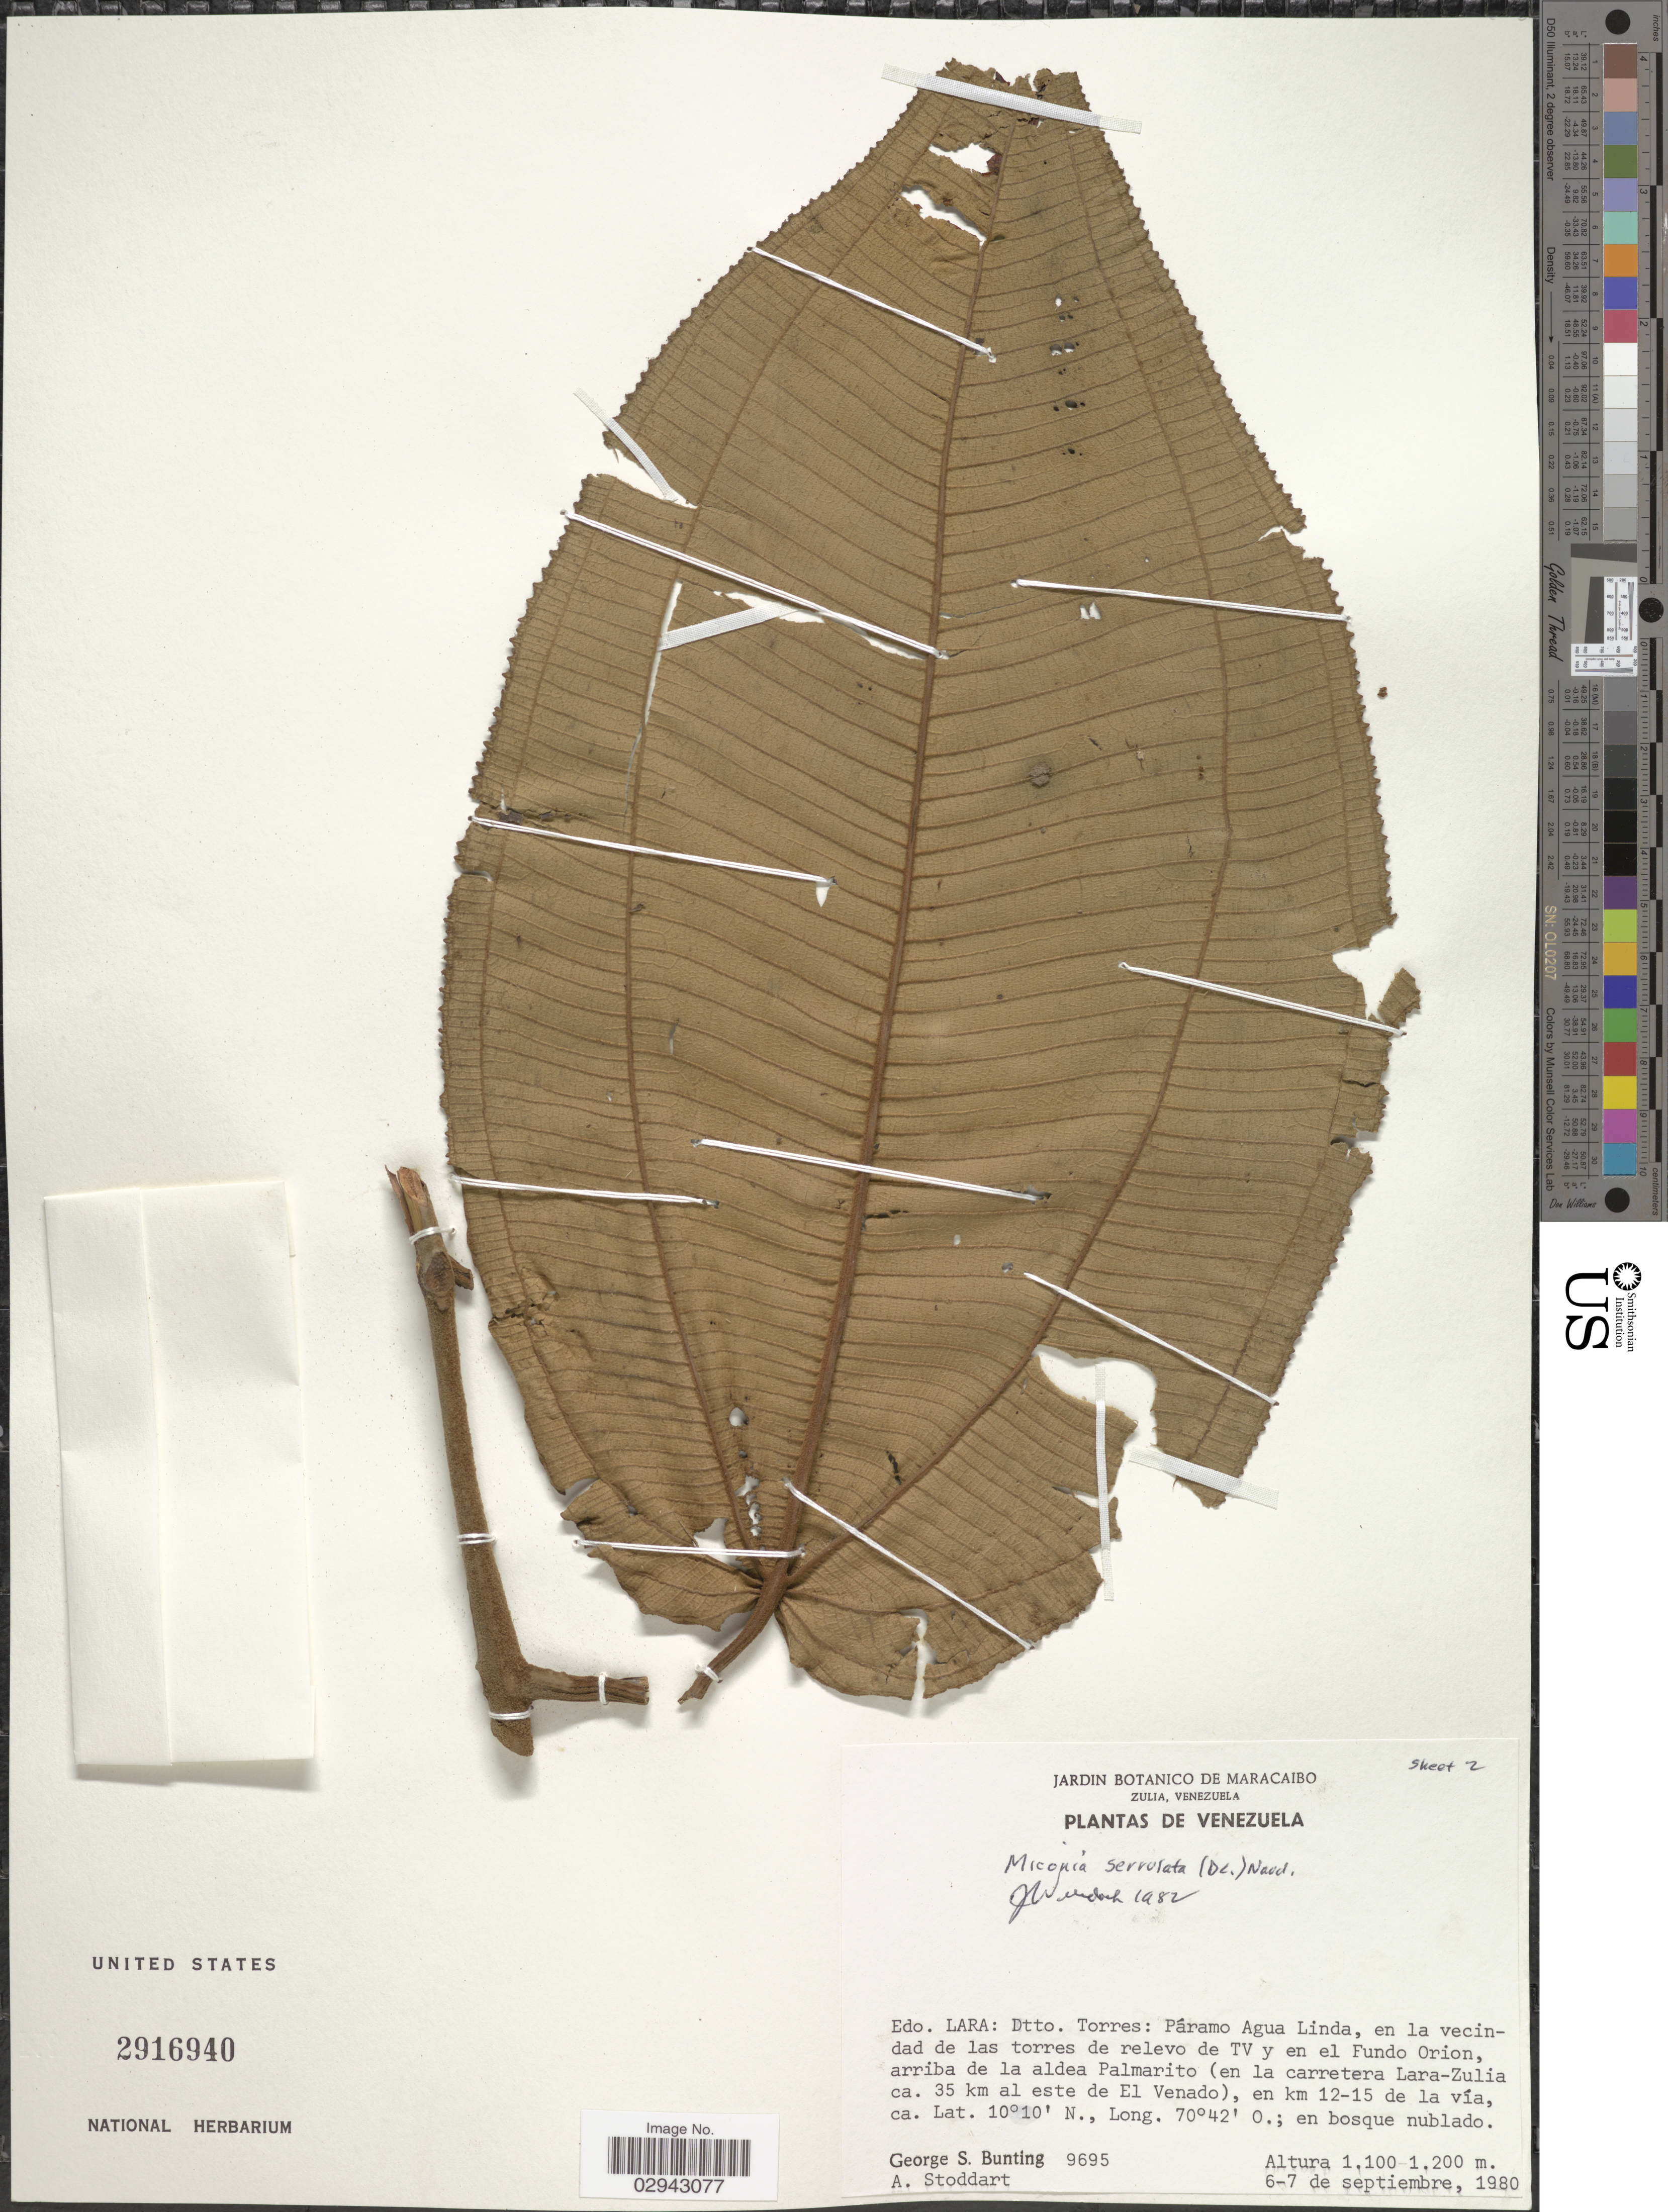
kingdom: Plantae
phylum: Tracheophyta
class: Magnoliopsida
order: Myrtales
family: Melastomataceae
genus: Miconia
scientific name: Miconia serrulata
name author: (DC.) Naudin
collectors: G. S. Bunting & A. Stoddart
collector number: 9695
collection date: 1980-09-06/1980-09-07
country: Venezuela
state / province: Lara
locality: Dtto. Torres: Páramo Agua Linda, en la vecindad de las torres de relevo de TV y en el Fundo Orion, arriba de la aldea Palmarito (en la carretera Lara-Zulia ca. 35 km al este de El Venado), en km 12-15 de la vía.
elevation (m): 1100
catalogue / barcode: US 2916940